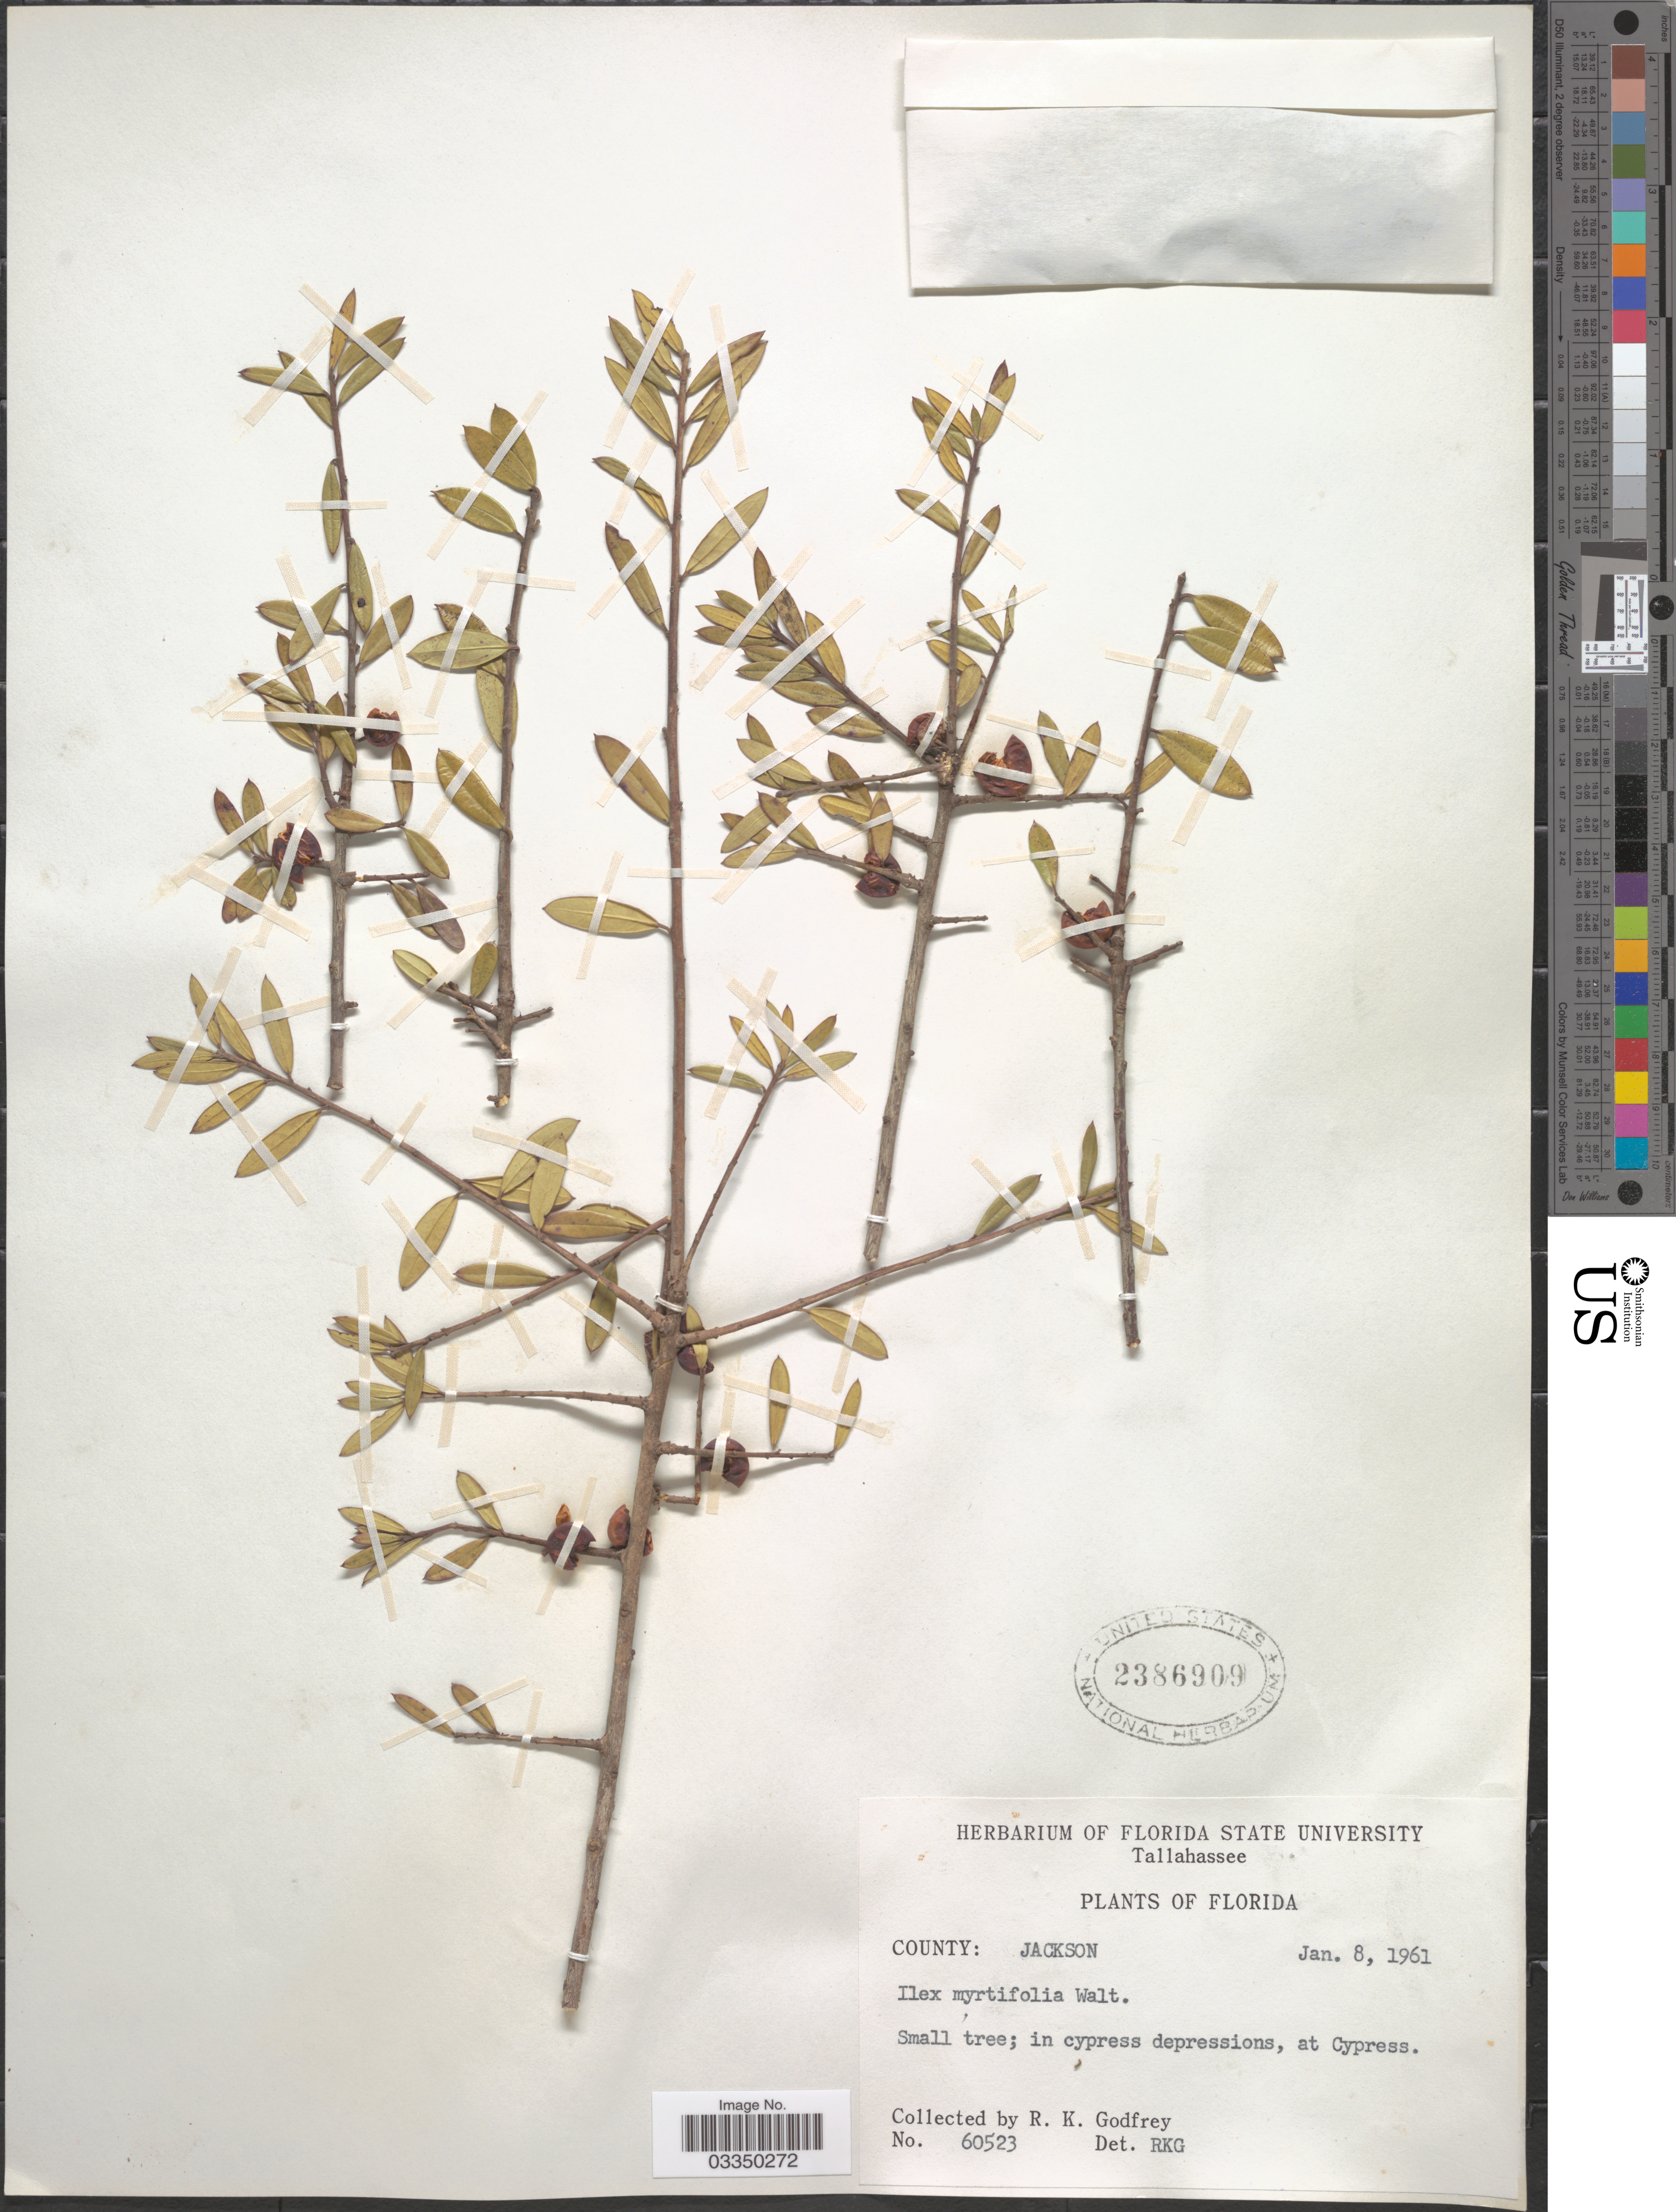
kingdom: Plantae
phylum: Tracheophyta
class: Magnoliopsida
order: Aquifoliales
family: Aquifoliaceae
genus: Ilex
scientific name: Ilex myrtifolia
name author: Walter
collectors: R. K. Godfrey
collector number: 60523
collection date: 1961-01-08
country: United States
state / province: Florida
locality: County: Jackson. In cypress depressions, at Cypress.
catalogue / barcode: US 2386909